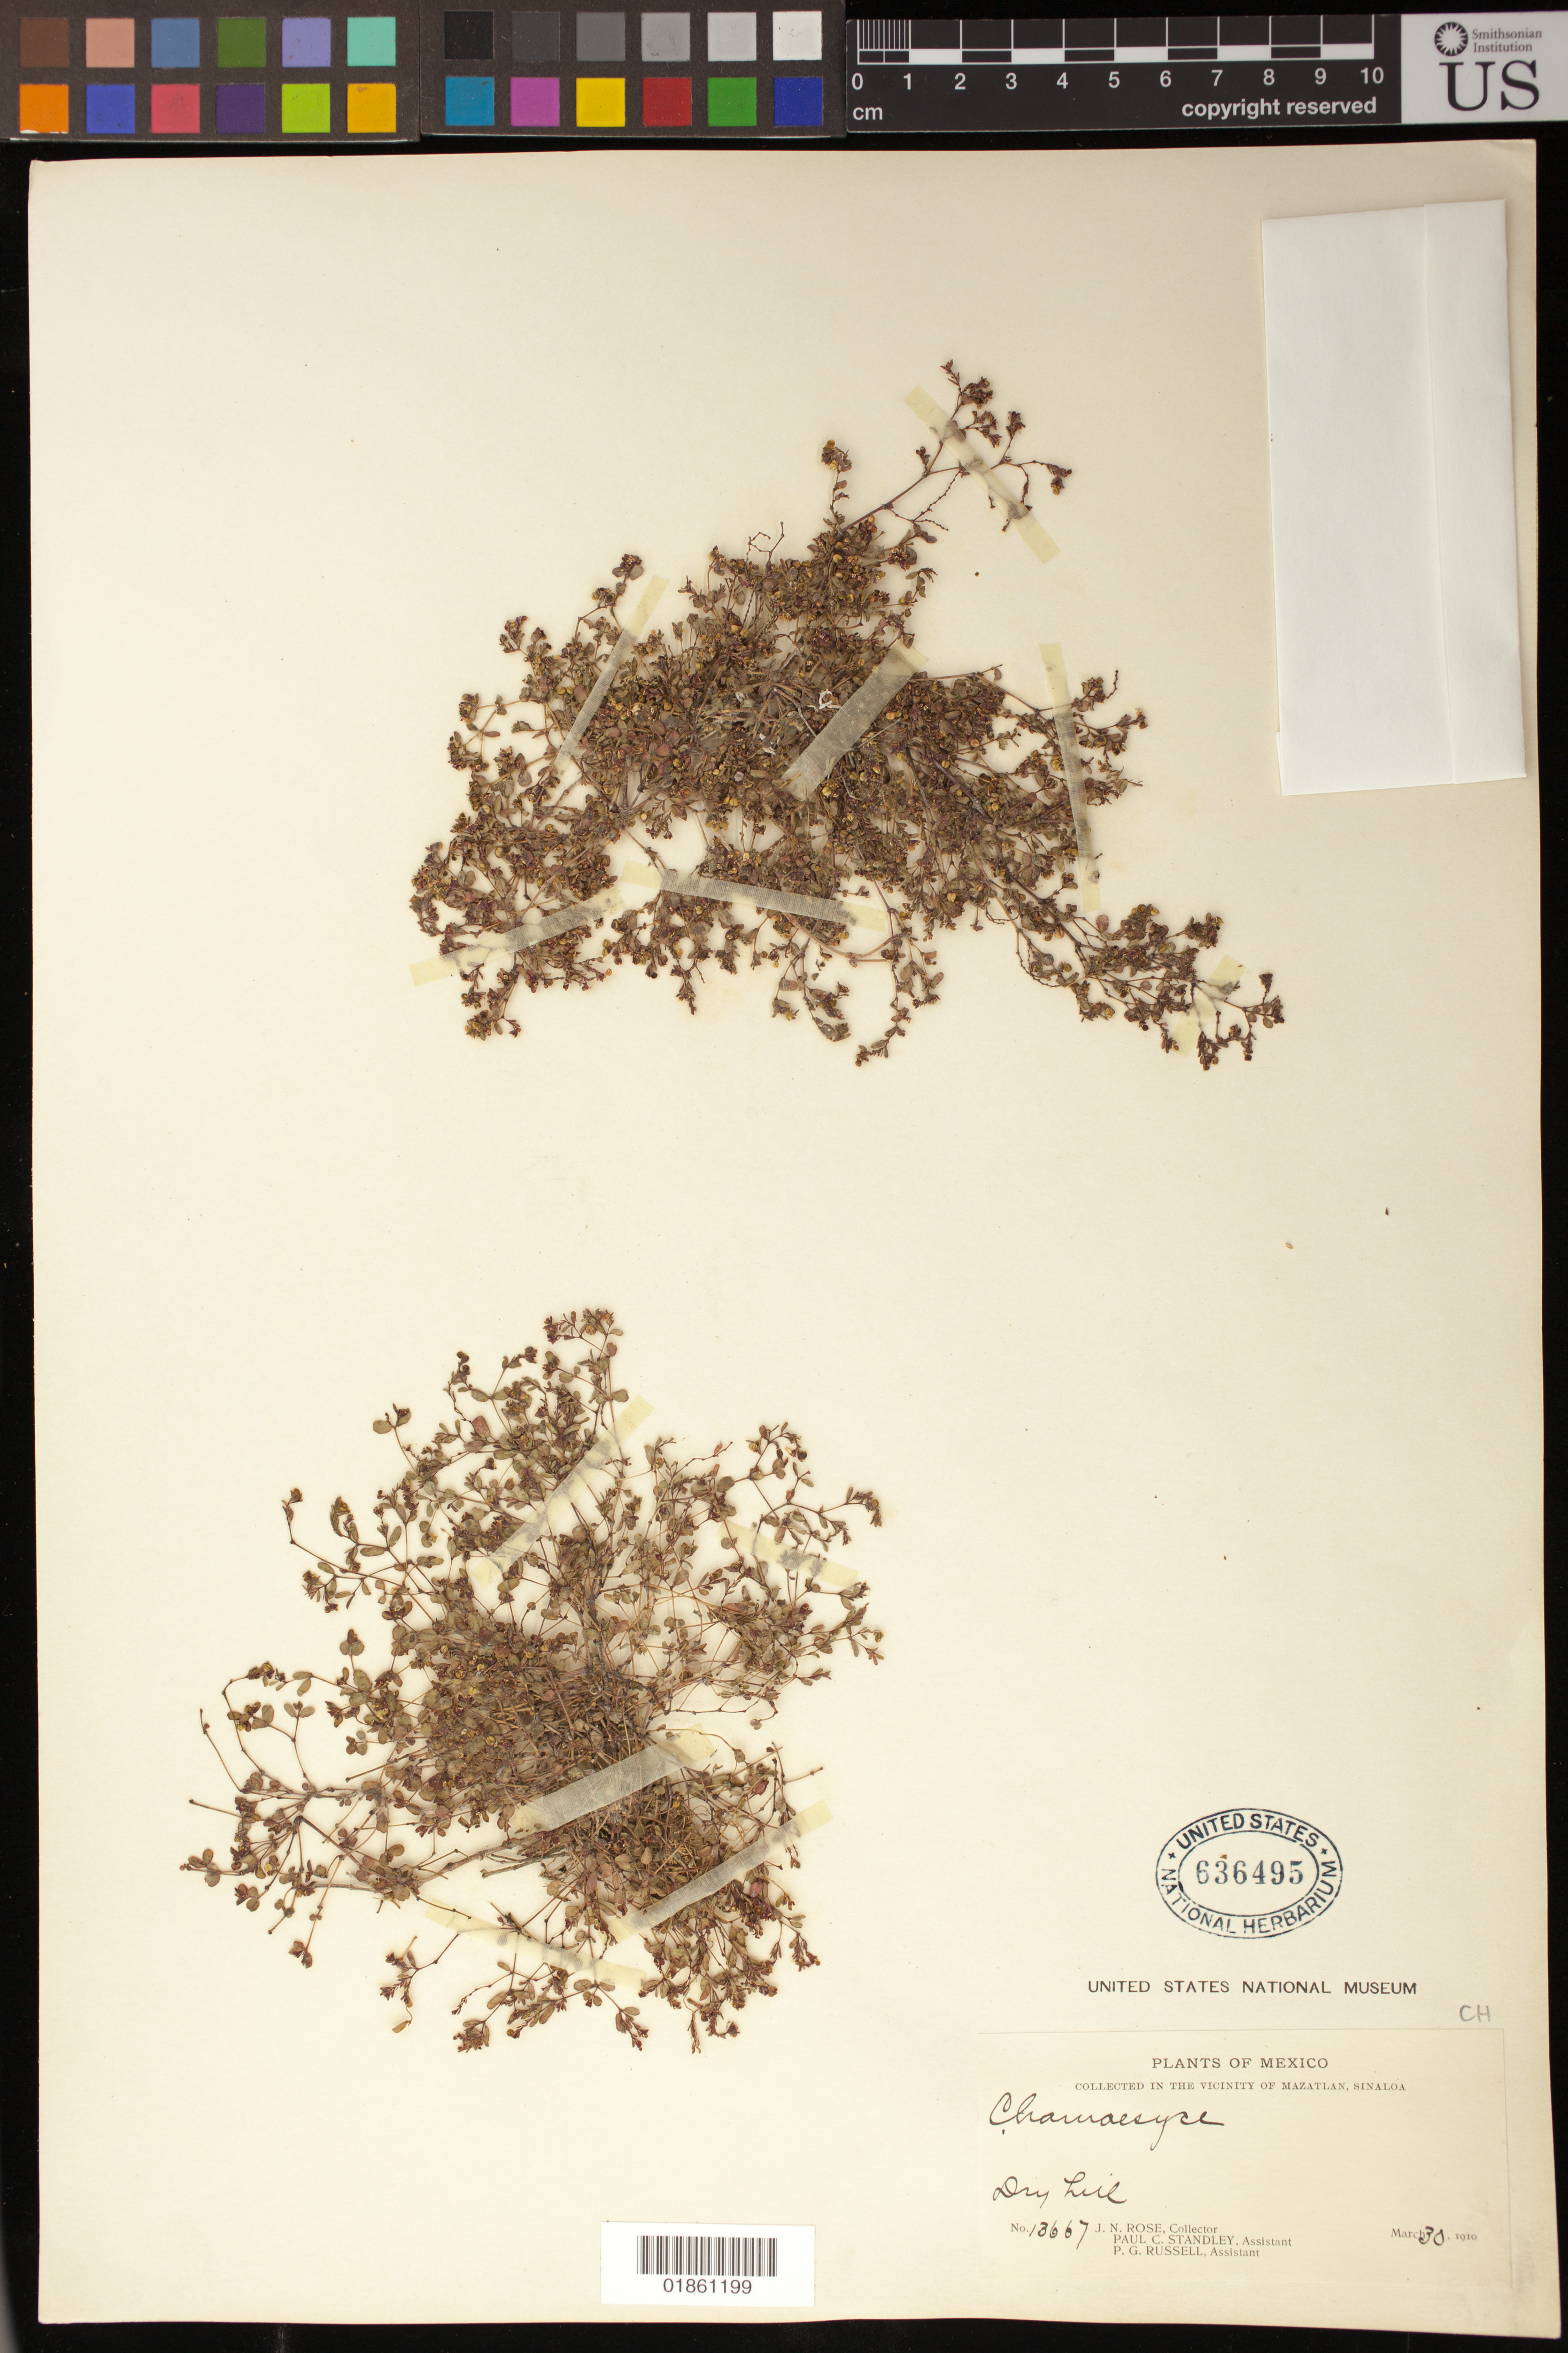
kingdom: Plantae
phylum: Tracheophyta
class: Magnoliopsida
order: Malpighiales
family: Euphorbiaceae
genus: Euphorbia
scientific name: Euphorbia sp.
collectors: J. N. Rose, P. C. Standley & P. G. Russell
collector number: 13667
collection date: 1910-03-30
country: Mexico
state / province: Sinaloa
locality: Vicinity of Mazatlan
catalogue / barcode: US 636495